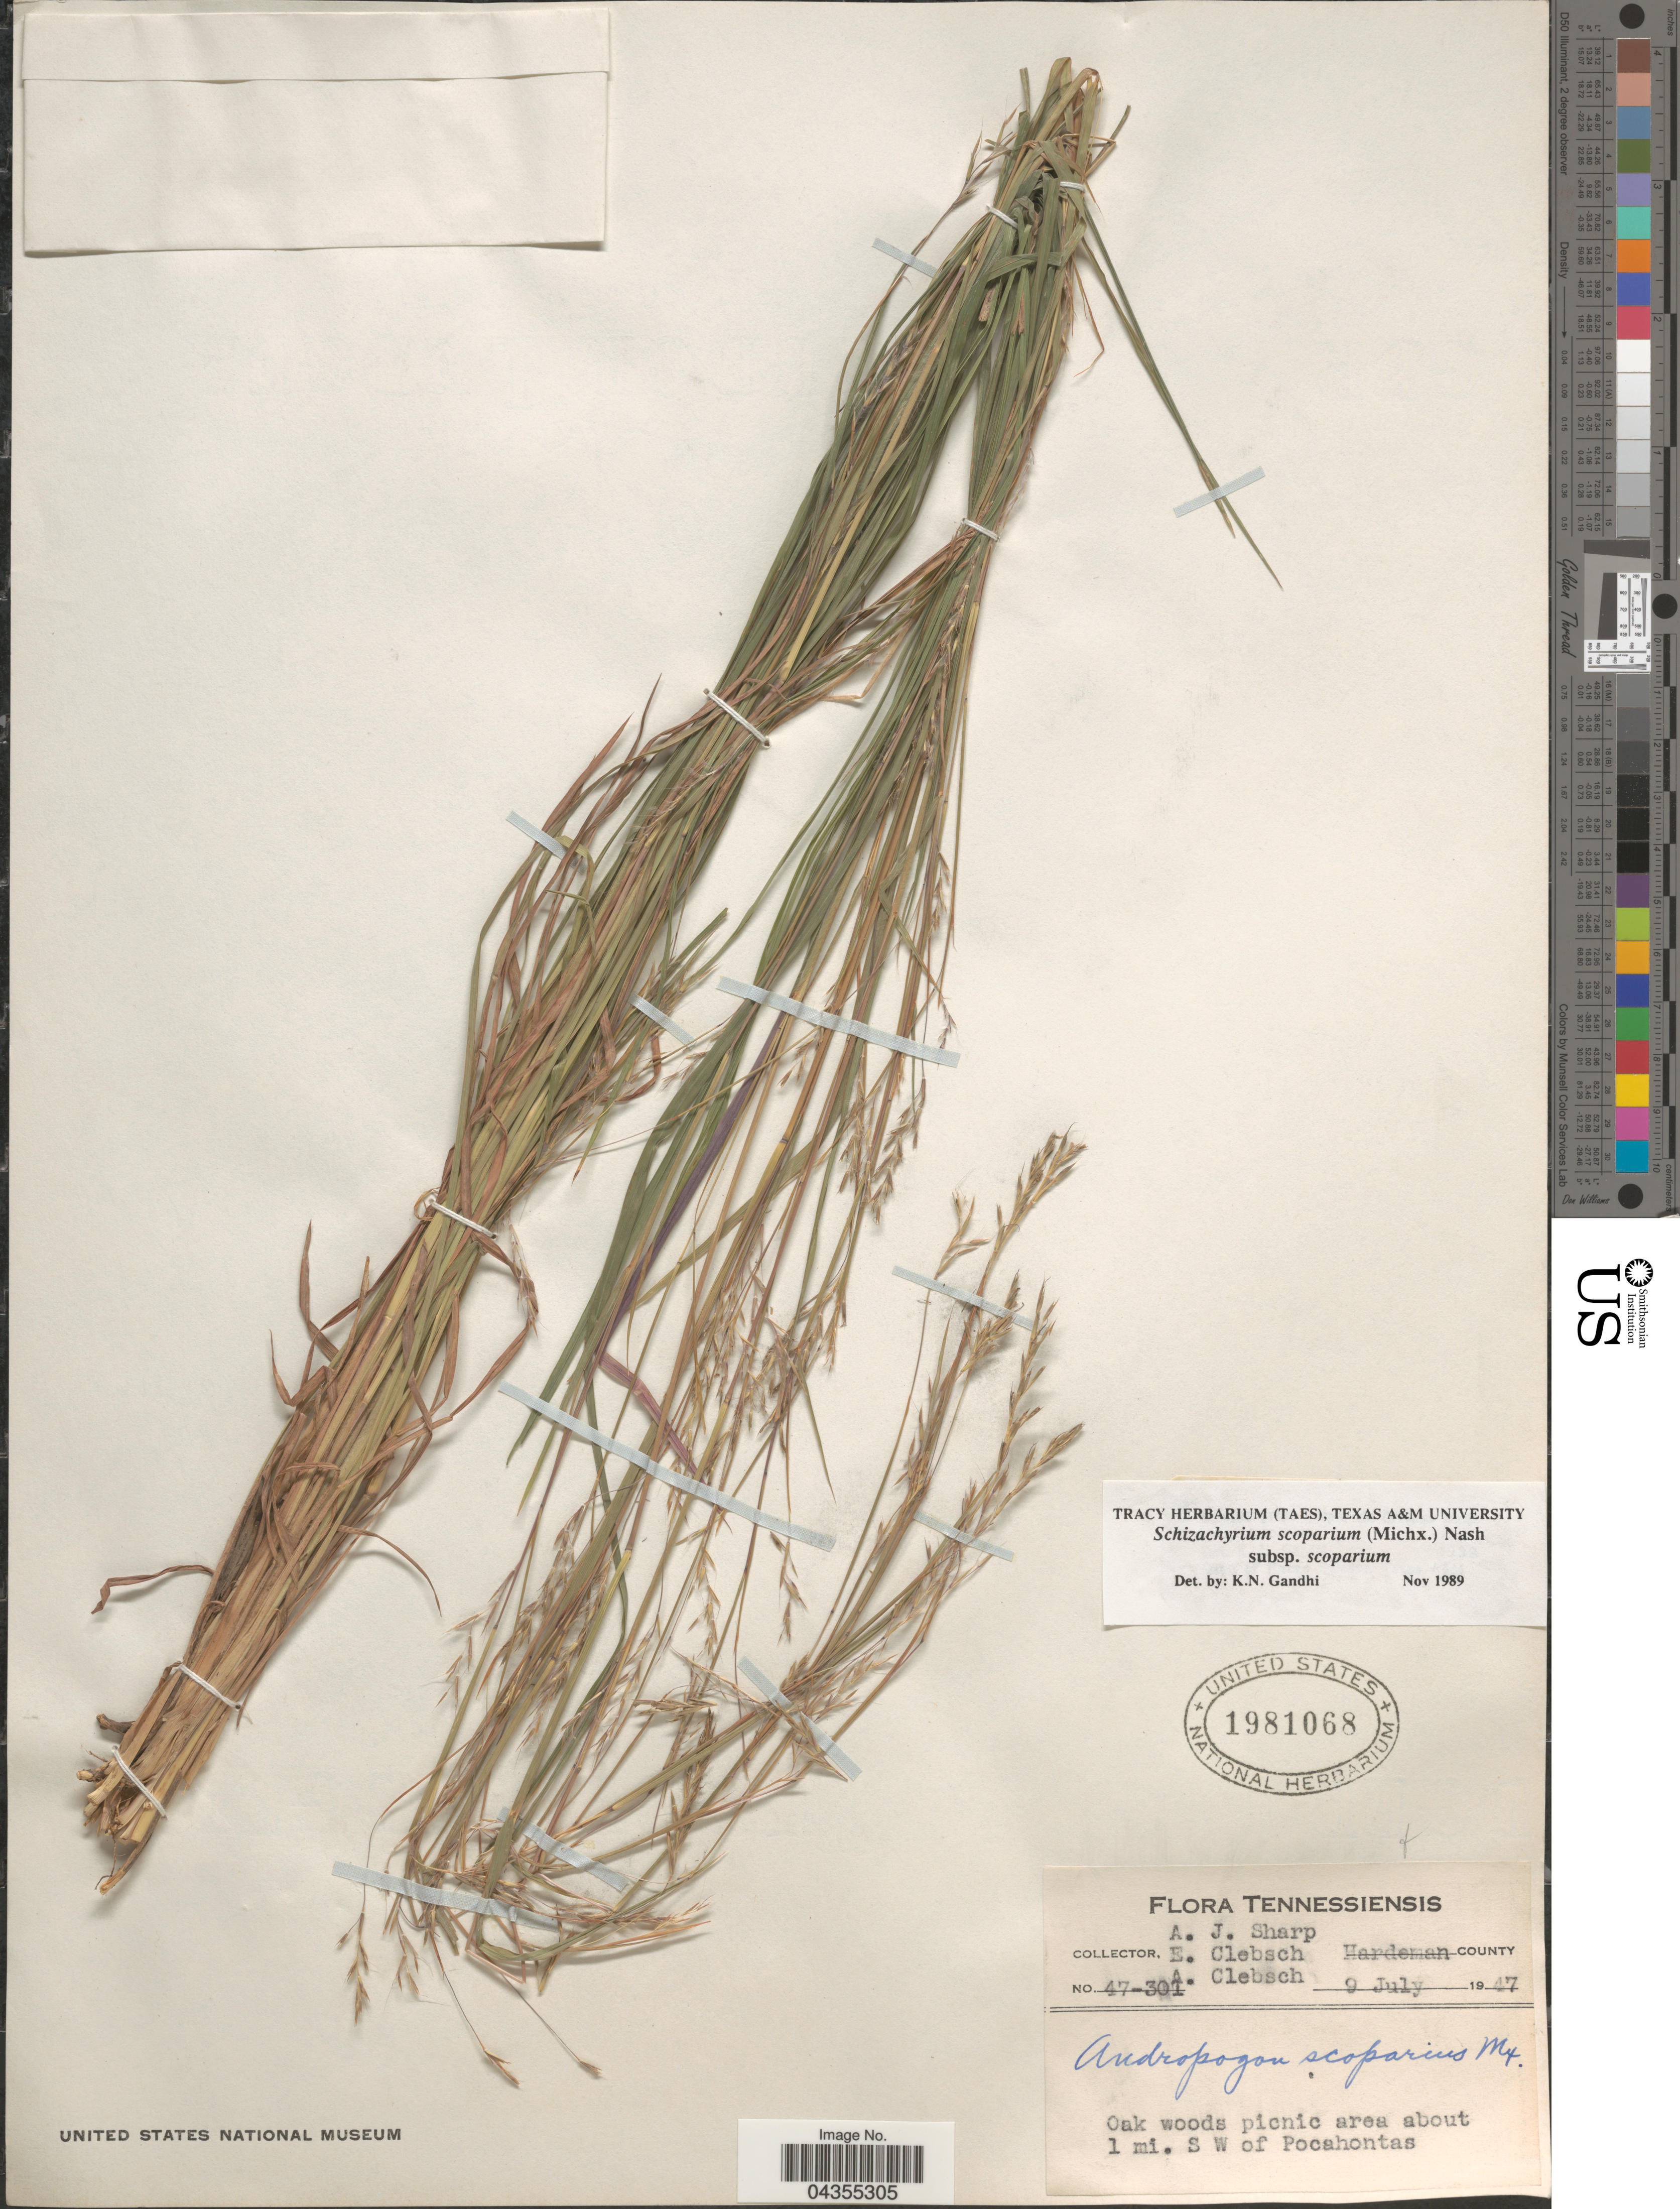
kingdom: Plantae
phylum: Tracheophyta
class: Liliopsida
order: Poales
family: Poaceae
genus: Schizachyrium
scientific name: Schizachyrium scoparium var. scoparium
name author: (Michx.) Nash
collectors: A. J. Sharp, E. Clebsch & A. Clebsch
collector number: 47-301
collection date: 1947-07-09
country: United States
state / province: Tennessee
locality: Hardeman County. Oak woods picnic area about 1 mi. S W of Pocahontas.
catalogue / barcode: US 1981068